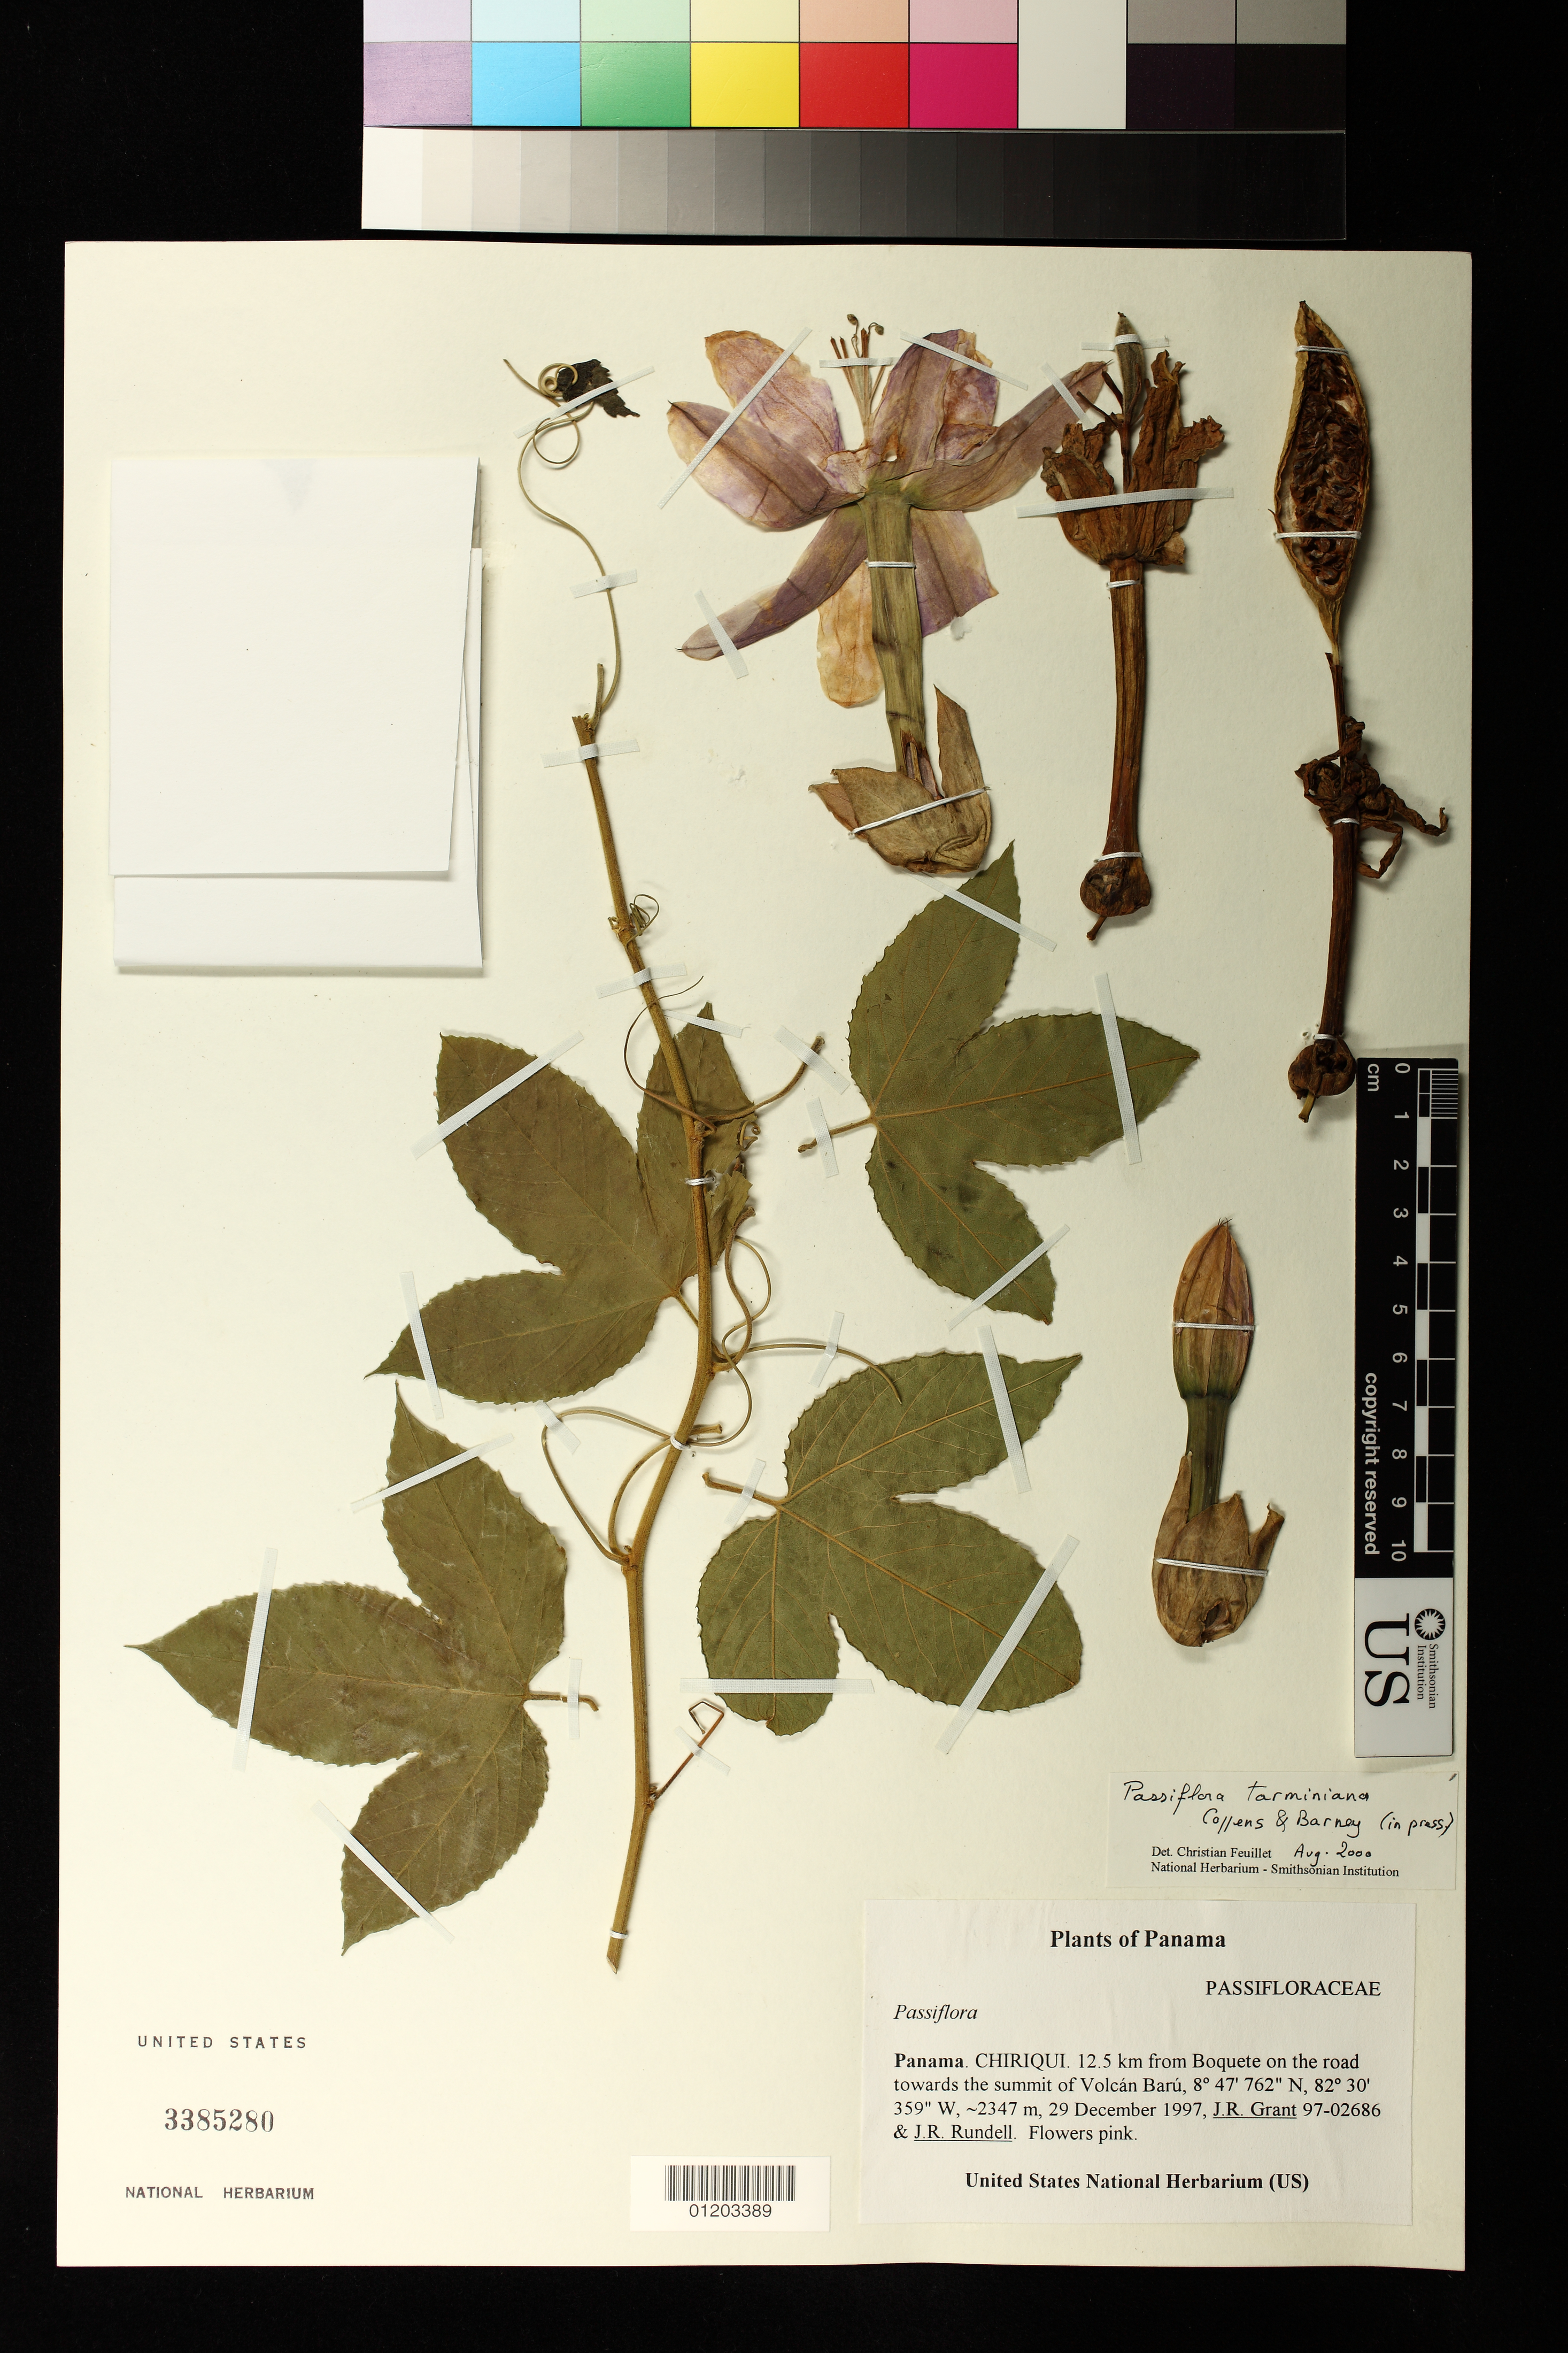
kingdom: Plantae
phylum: Tracheophyta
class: Magnoliopsida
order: Malpighiales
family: Passifloraceae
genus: Passiflora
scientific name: Passiflora tarminiana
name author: Coppens & V.E. Barney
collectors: J. R. Grant & J. R. Rundell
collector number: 97-02686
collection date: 1997-12-29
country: Panama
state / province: Chiriqui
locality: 12.5 km from Boquete on the road towards the summit of Volcan Baru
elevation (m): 2347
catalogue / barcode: US 3385280